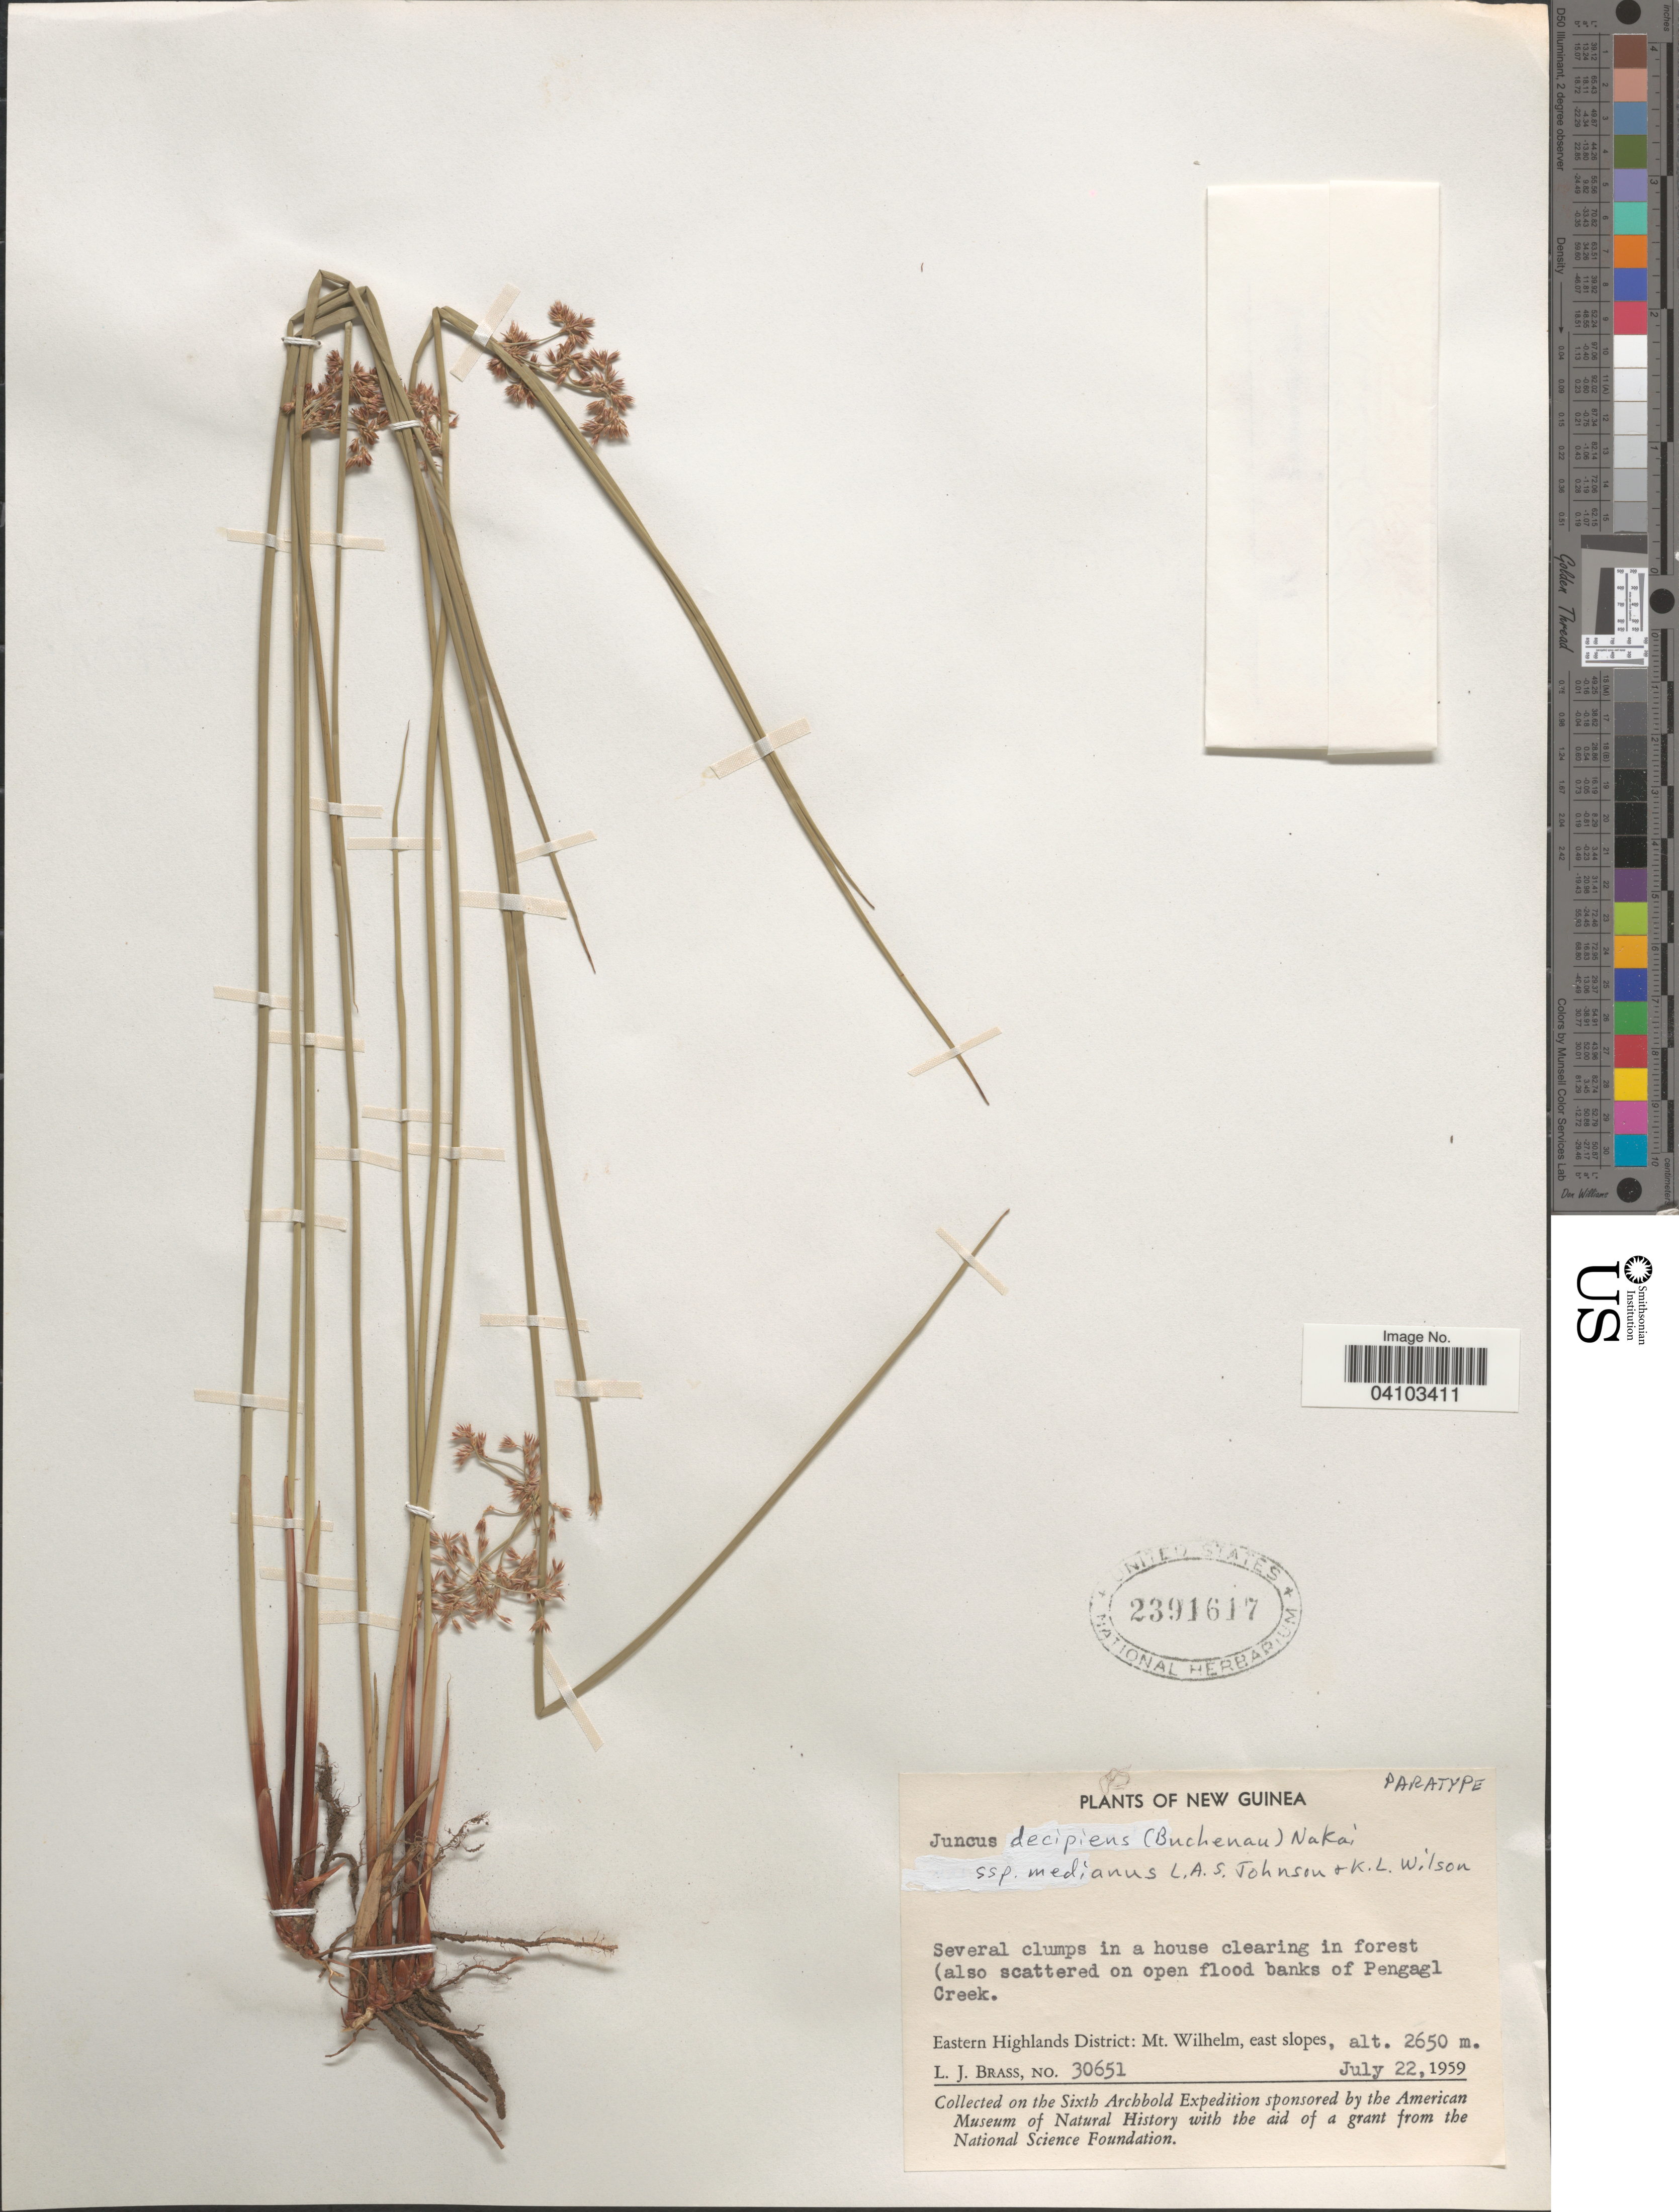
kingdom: Plantae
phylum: Tracheophyta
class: Liliopsida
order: Poales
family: Juncaceae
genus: Juncus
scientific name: Juncus decipiens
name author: (Buchenau) Nakai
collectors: L. J. Brass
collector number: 30651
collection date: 1959-07-22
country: Papua New Guinea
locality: New Guinea. On open flood banks of Pengagl Creek. Eastern Highlands District: Mt. Wilhelm, east slopes. The Sisxth Archbold Expedition.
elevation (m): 2650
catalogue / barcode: US 2391617